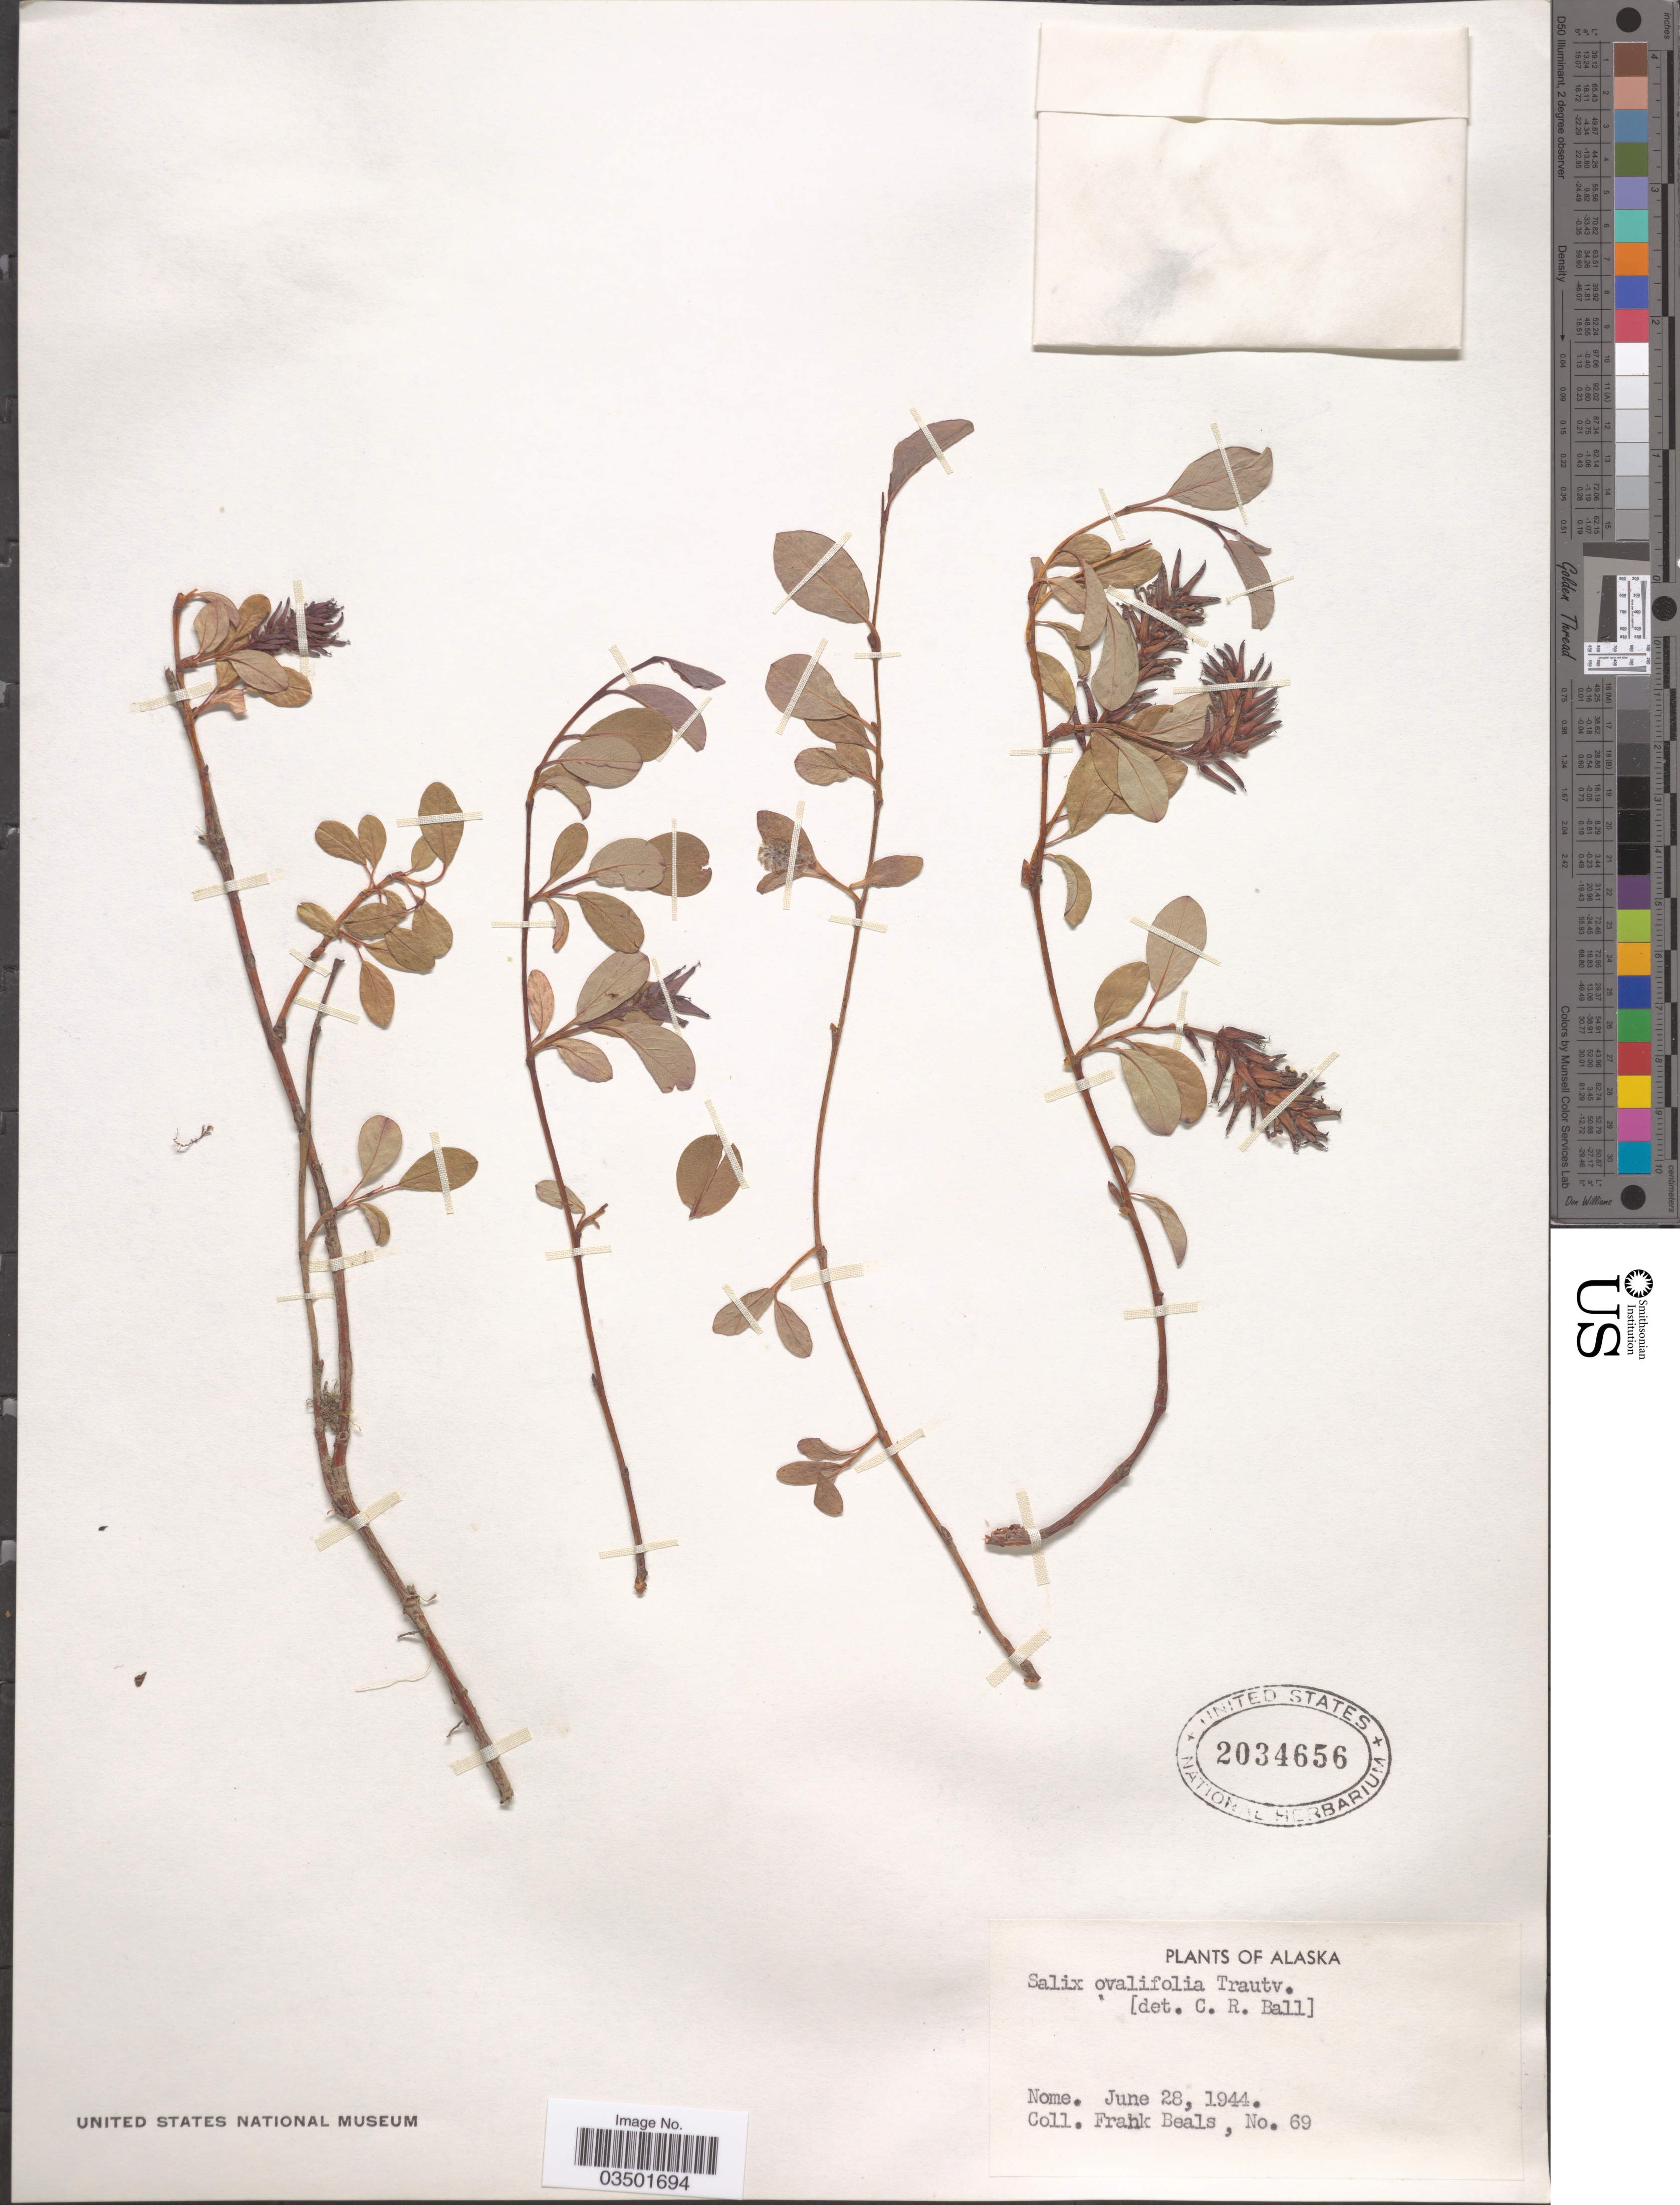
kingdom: Plantae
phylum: Tracheophyta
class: Magnoliopsida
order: Malpighiales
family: Salicaceae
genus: Salix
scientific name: Salix ovalifolia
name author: Trautv.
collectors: F. Beals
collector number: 69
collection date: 1944-06-28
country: United States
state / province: Alaska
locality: Nome.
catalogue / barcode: US 2034656